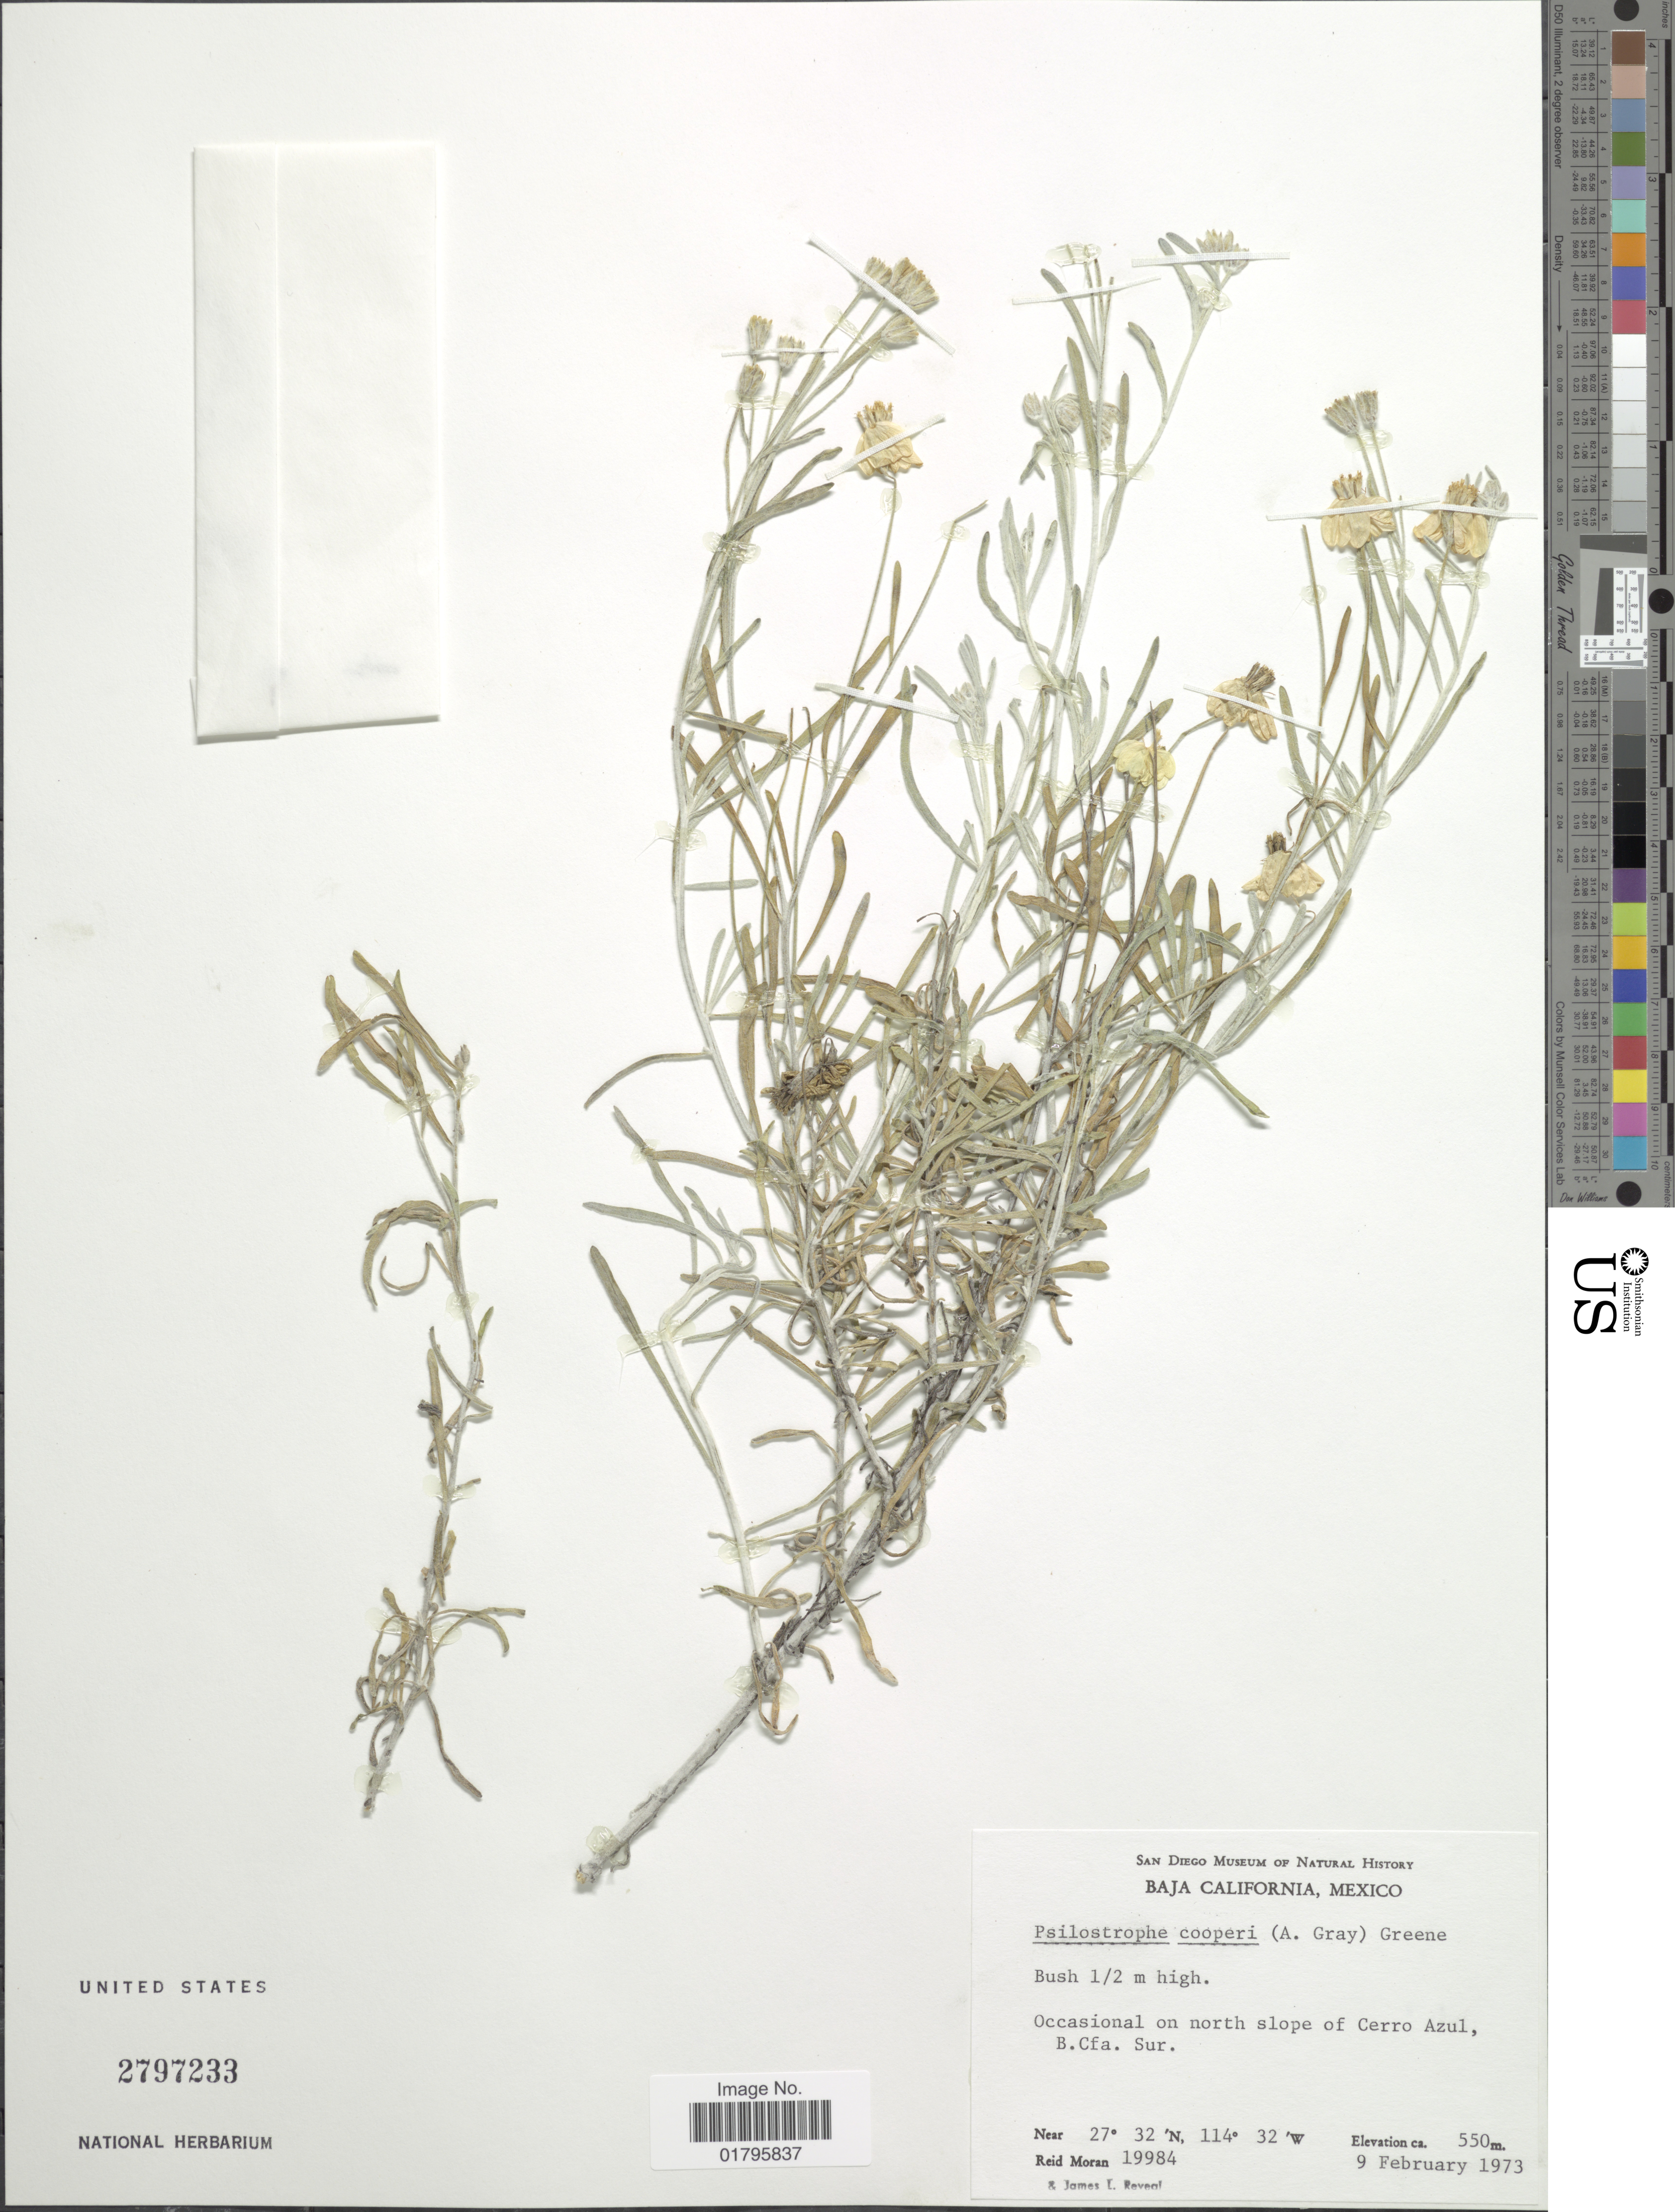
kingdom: Plantae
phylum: Tracheophyta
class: Magnoliopsida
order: Asterales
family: Asteraceae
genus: Psilostrophe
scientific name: Psilostrophe cooperi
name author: (A. Gray) Greene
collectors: R. V. Moran & J. L. Reveal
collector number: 19984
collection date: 1973-02-09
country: Mexico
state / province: Baja California Sur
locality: Occasional on north slope of Cerro Azul. B.Cfa. Sur.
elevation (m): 550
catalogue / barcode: US 2797233